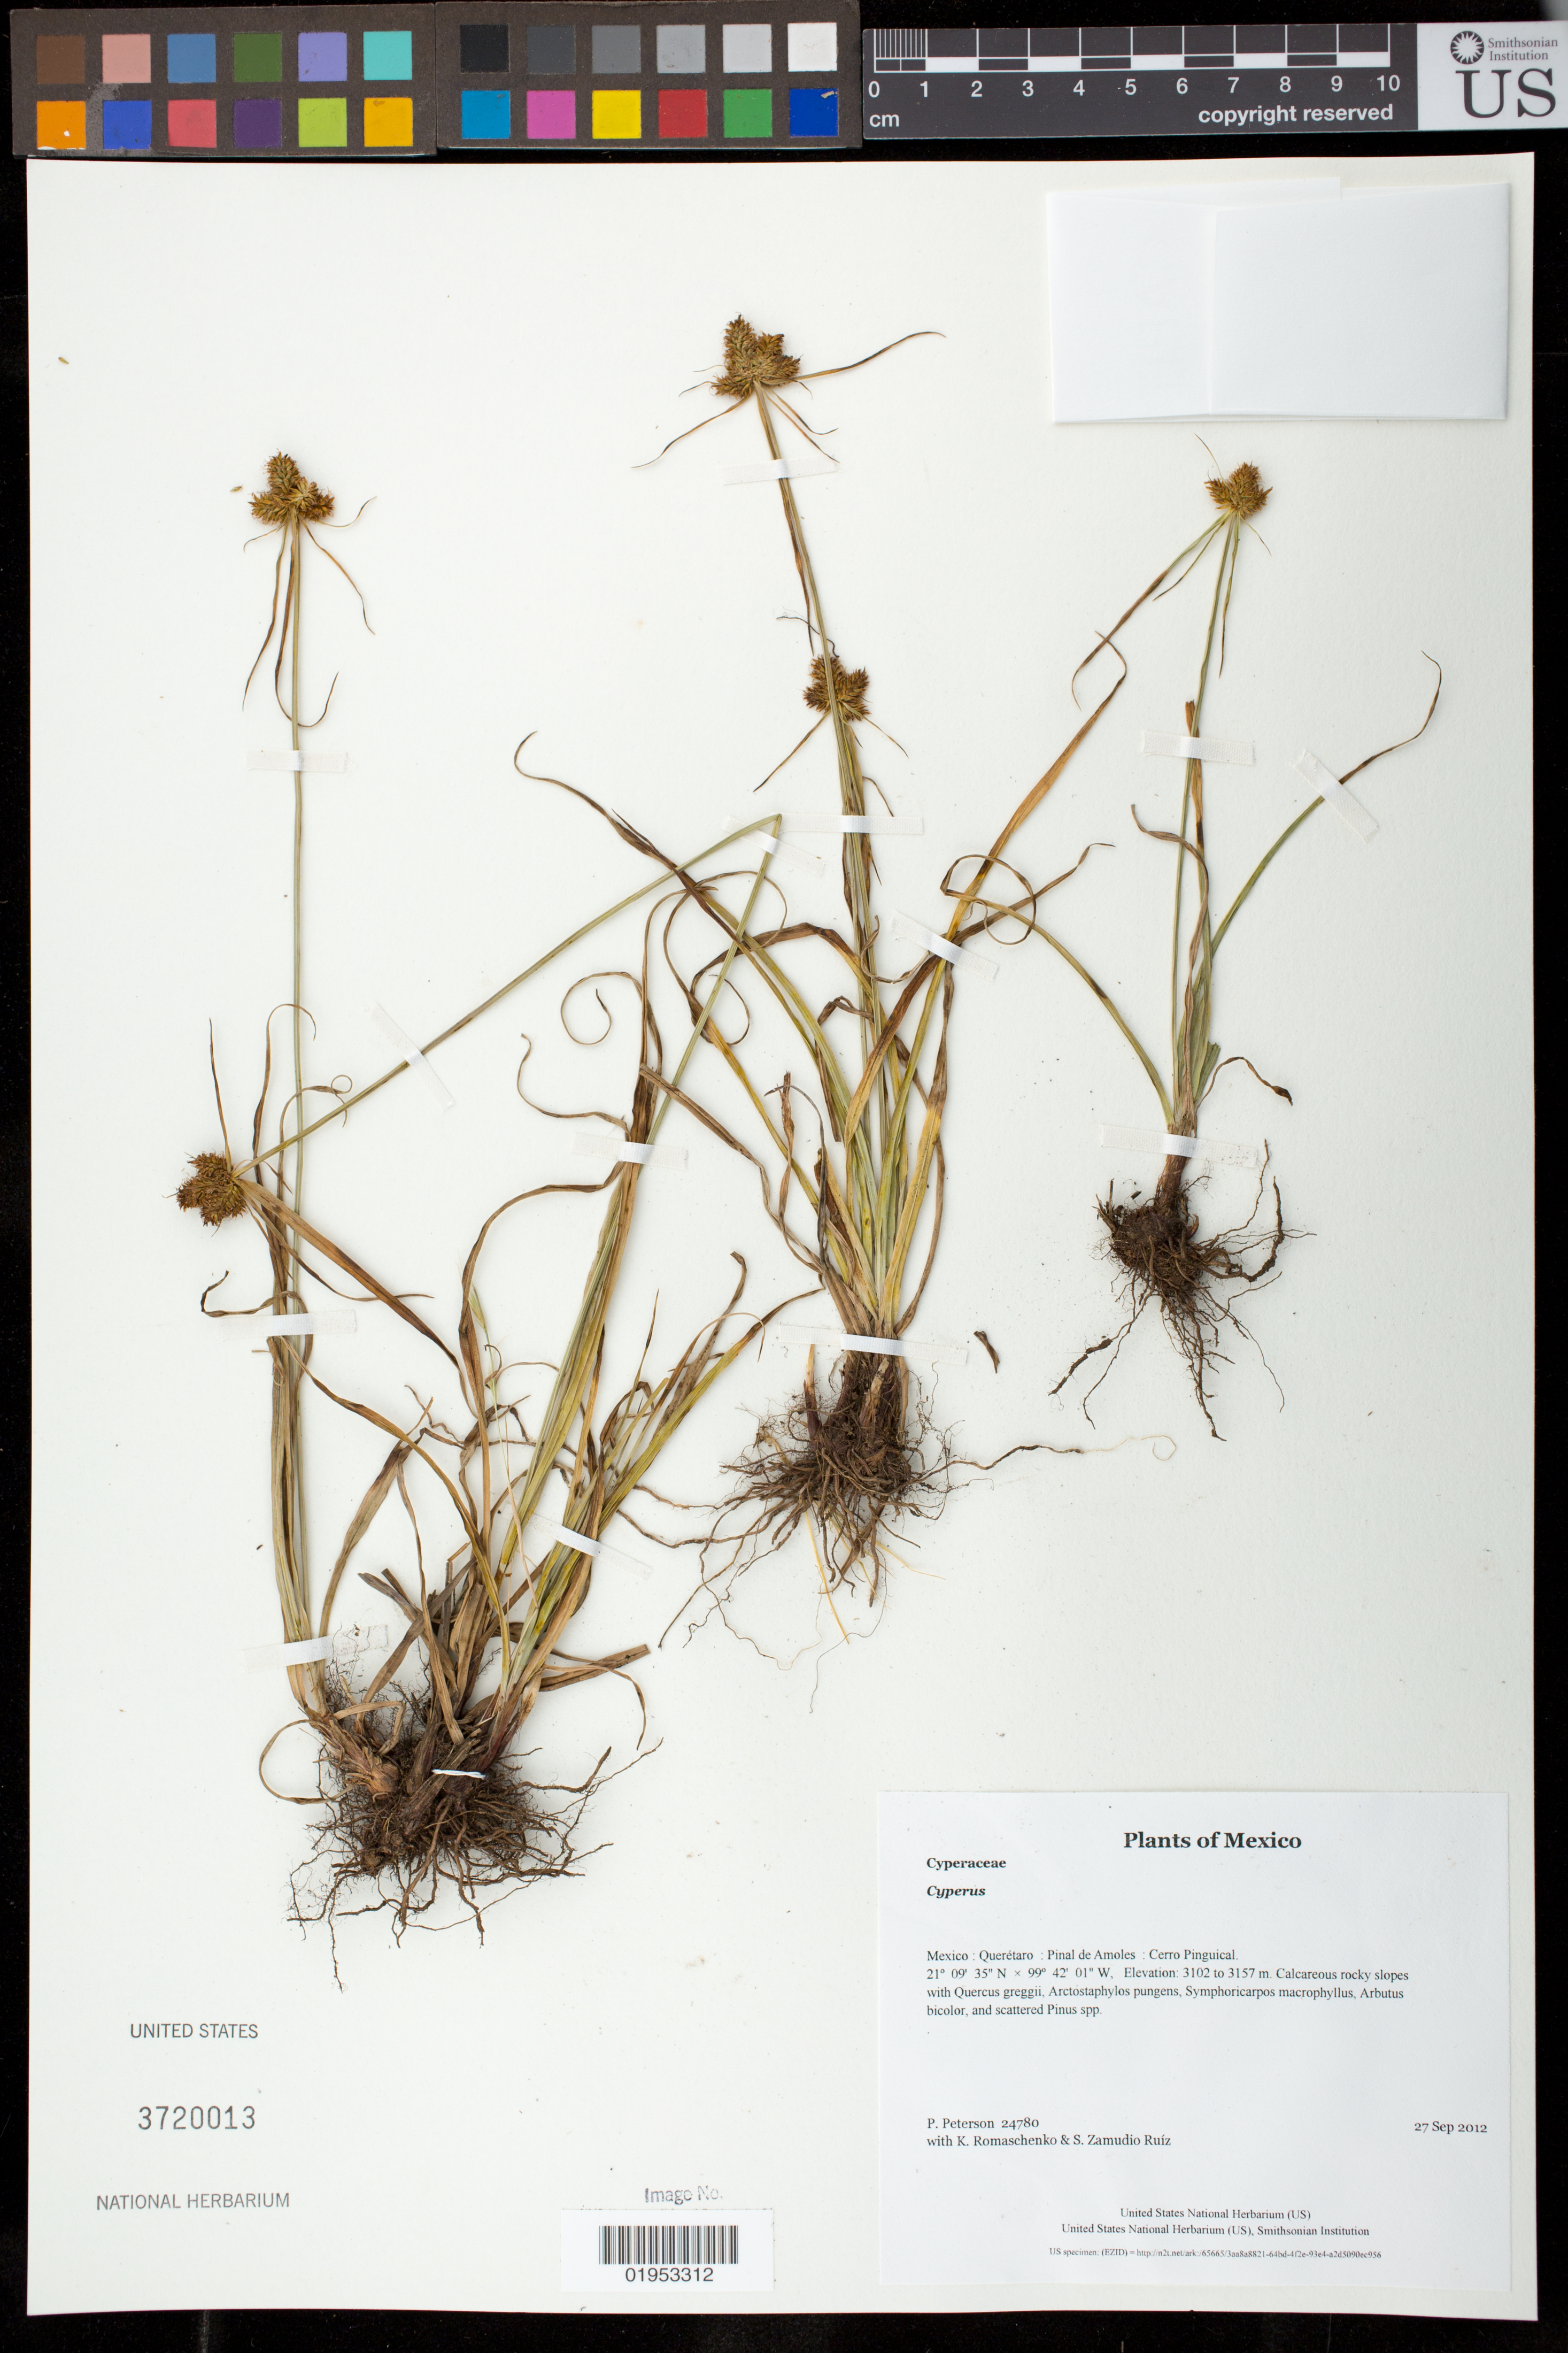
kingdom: Plantae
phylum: Tracheophyta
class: Liliopsida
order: Poales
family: Cyperaceae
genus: Cyperus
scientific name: Cyperus sp.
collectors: P. M. Peterson, K. Romaschenko & S. Zamudio Ruíz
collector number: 24780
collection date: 2012-09-27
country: Mexico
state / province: Queretaro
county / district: Pinal de Amoles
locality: Cerro Pinguical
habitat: Calcareous rocky slopes with Quercus greggii, Arctostaphylos pungens, Symphoricarpos macrophyllus, Arbutus bicolor, and scattered Pinus spp.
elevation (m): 3102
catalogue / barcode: US 3720013